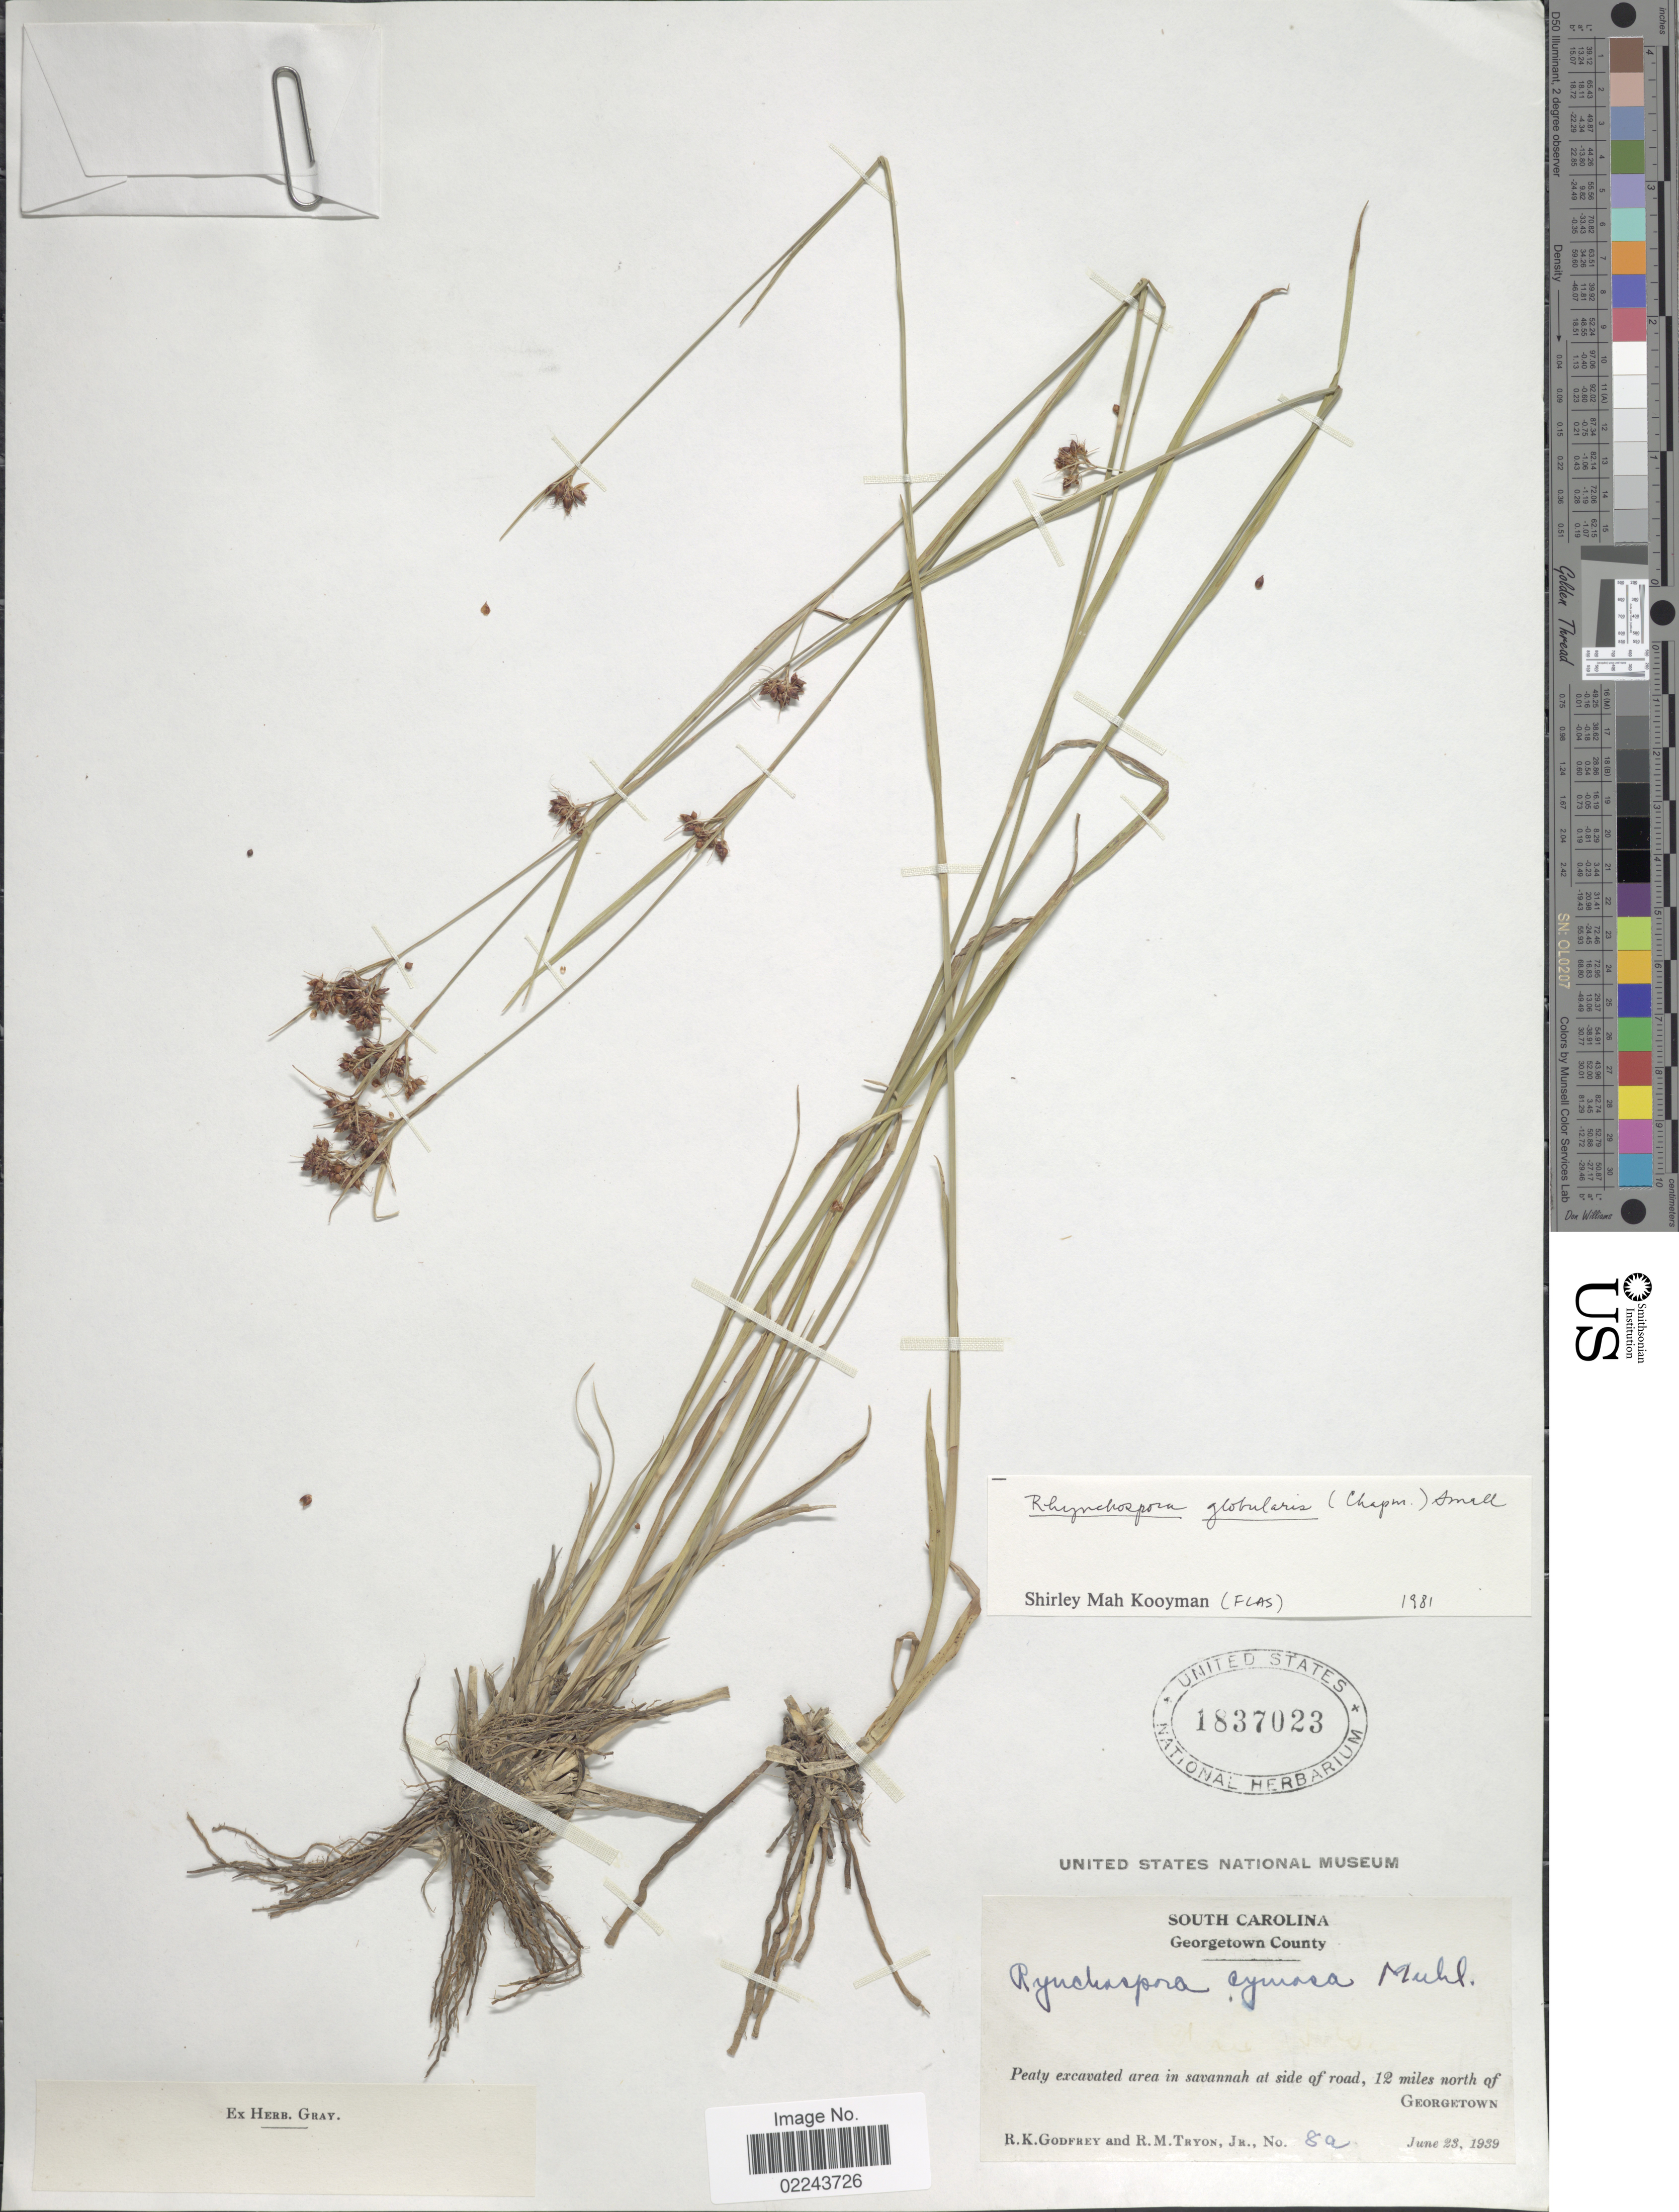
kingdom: Plantae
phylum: Tracheophyta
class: Liliopsida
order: Poales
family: Cyperaceae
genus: Rhynchospora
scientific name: Rhynchospora globularis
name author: (Chapm.) Small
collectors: R. K. Godfrey & R. M. Tryon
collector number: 8a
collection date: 1939-06-23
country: United States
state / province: South Carolina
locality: Georgetown County, 12 miles north of Georgetown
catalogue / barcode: US 1837023